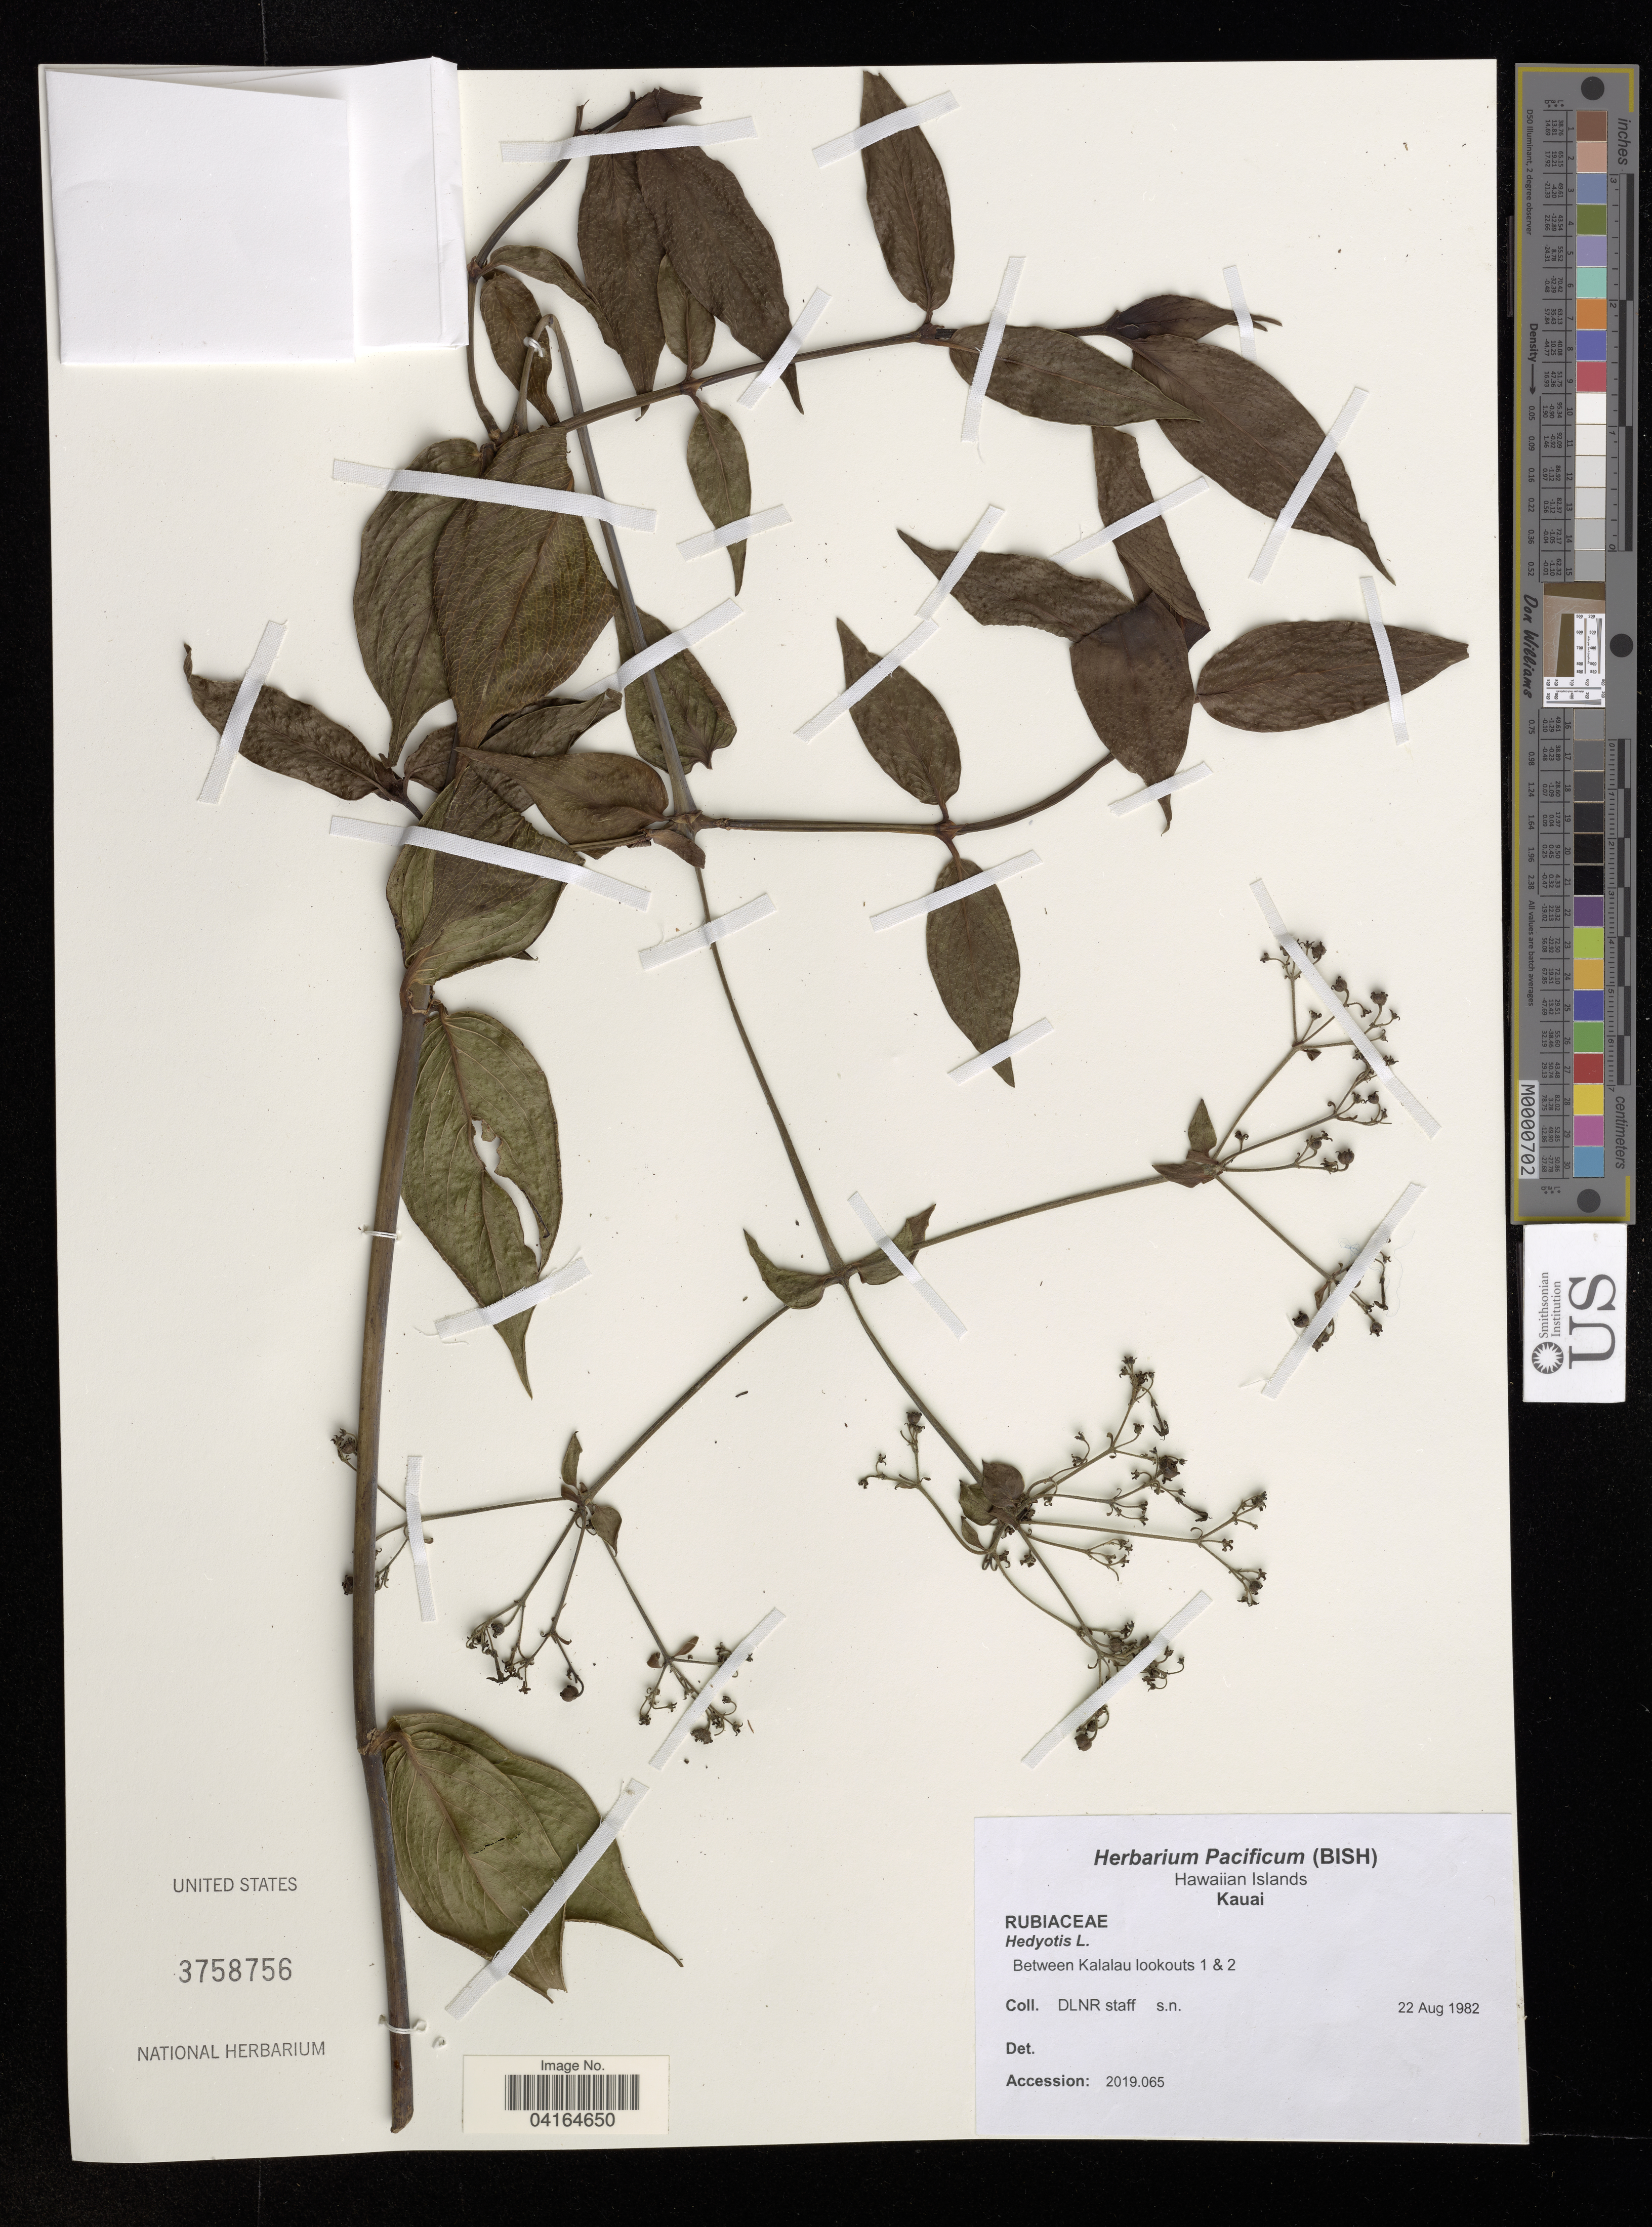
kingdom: Plantae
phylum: Tracheophyta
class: Magnoliopsida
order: Gentianales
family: Rubiaceae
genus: Hedyotis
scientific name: Hedyotis sp.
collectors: D. DLNR staff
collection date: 1982-08-22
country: United States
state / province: Hawaii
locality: Hawaiian Islands. Kauai. Between Kalalau lookouts 1 & 2.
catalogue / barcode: US 3758756